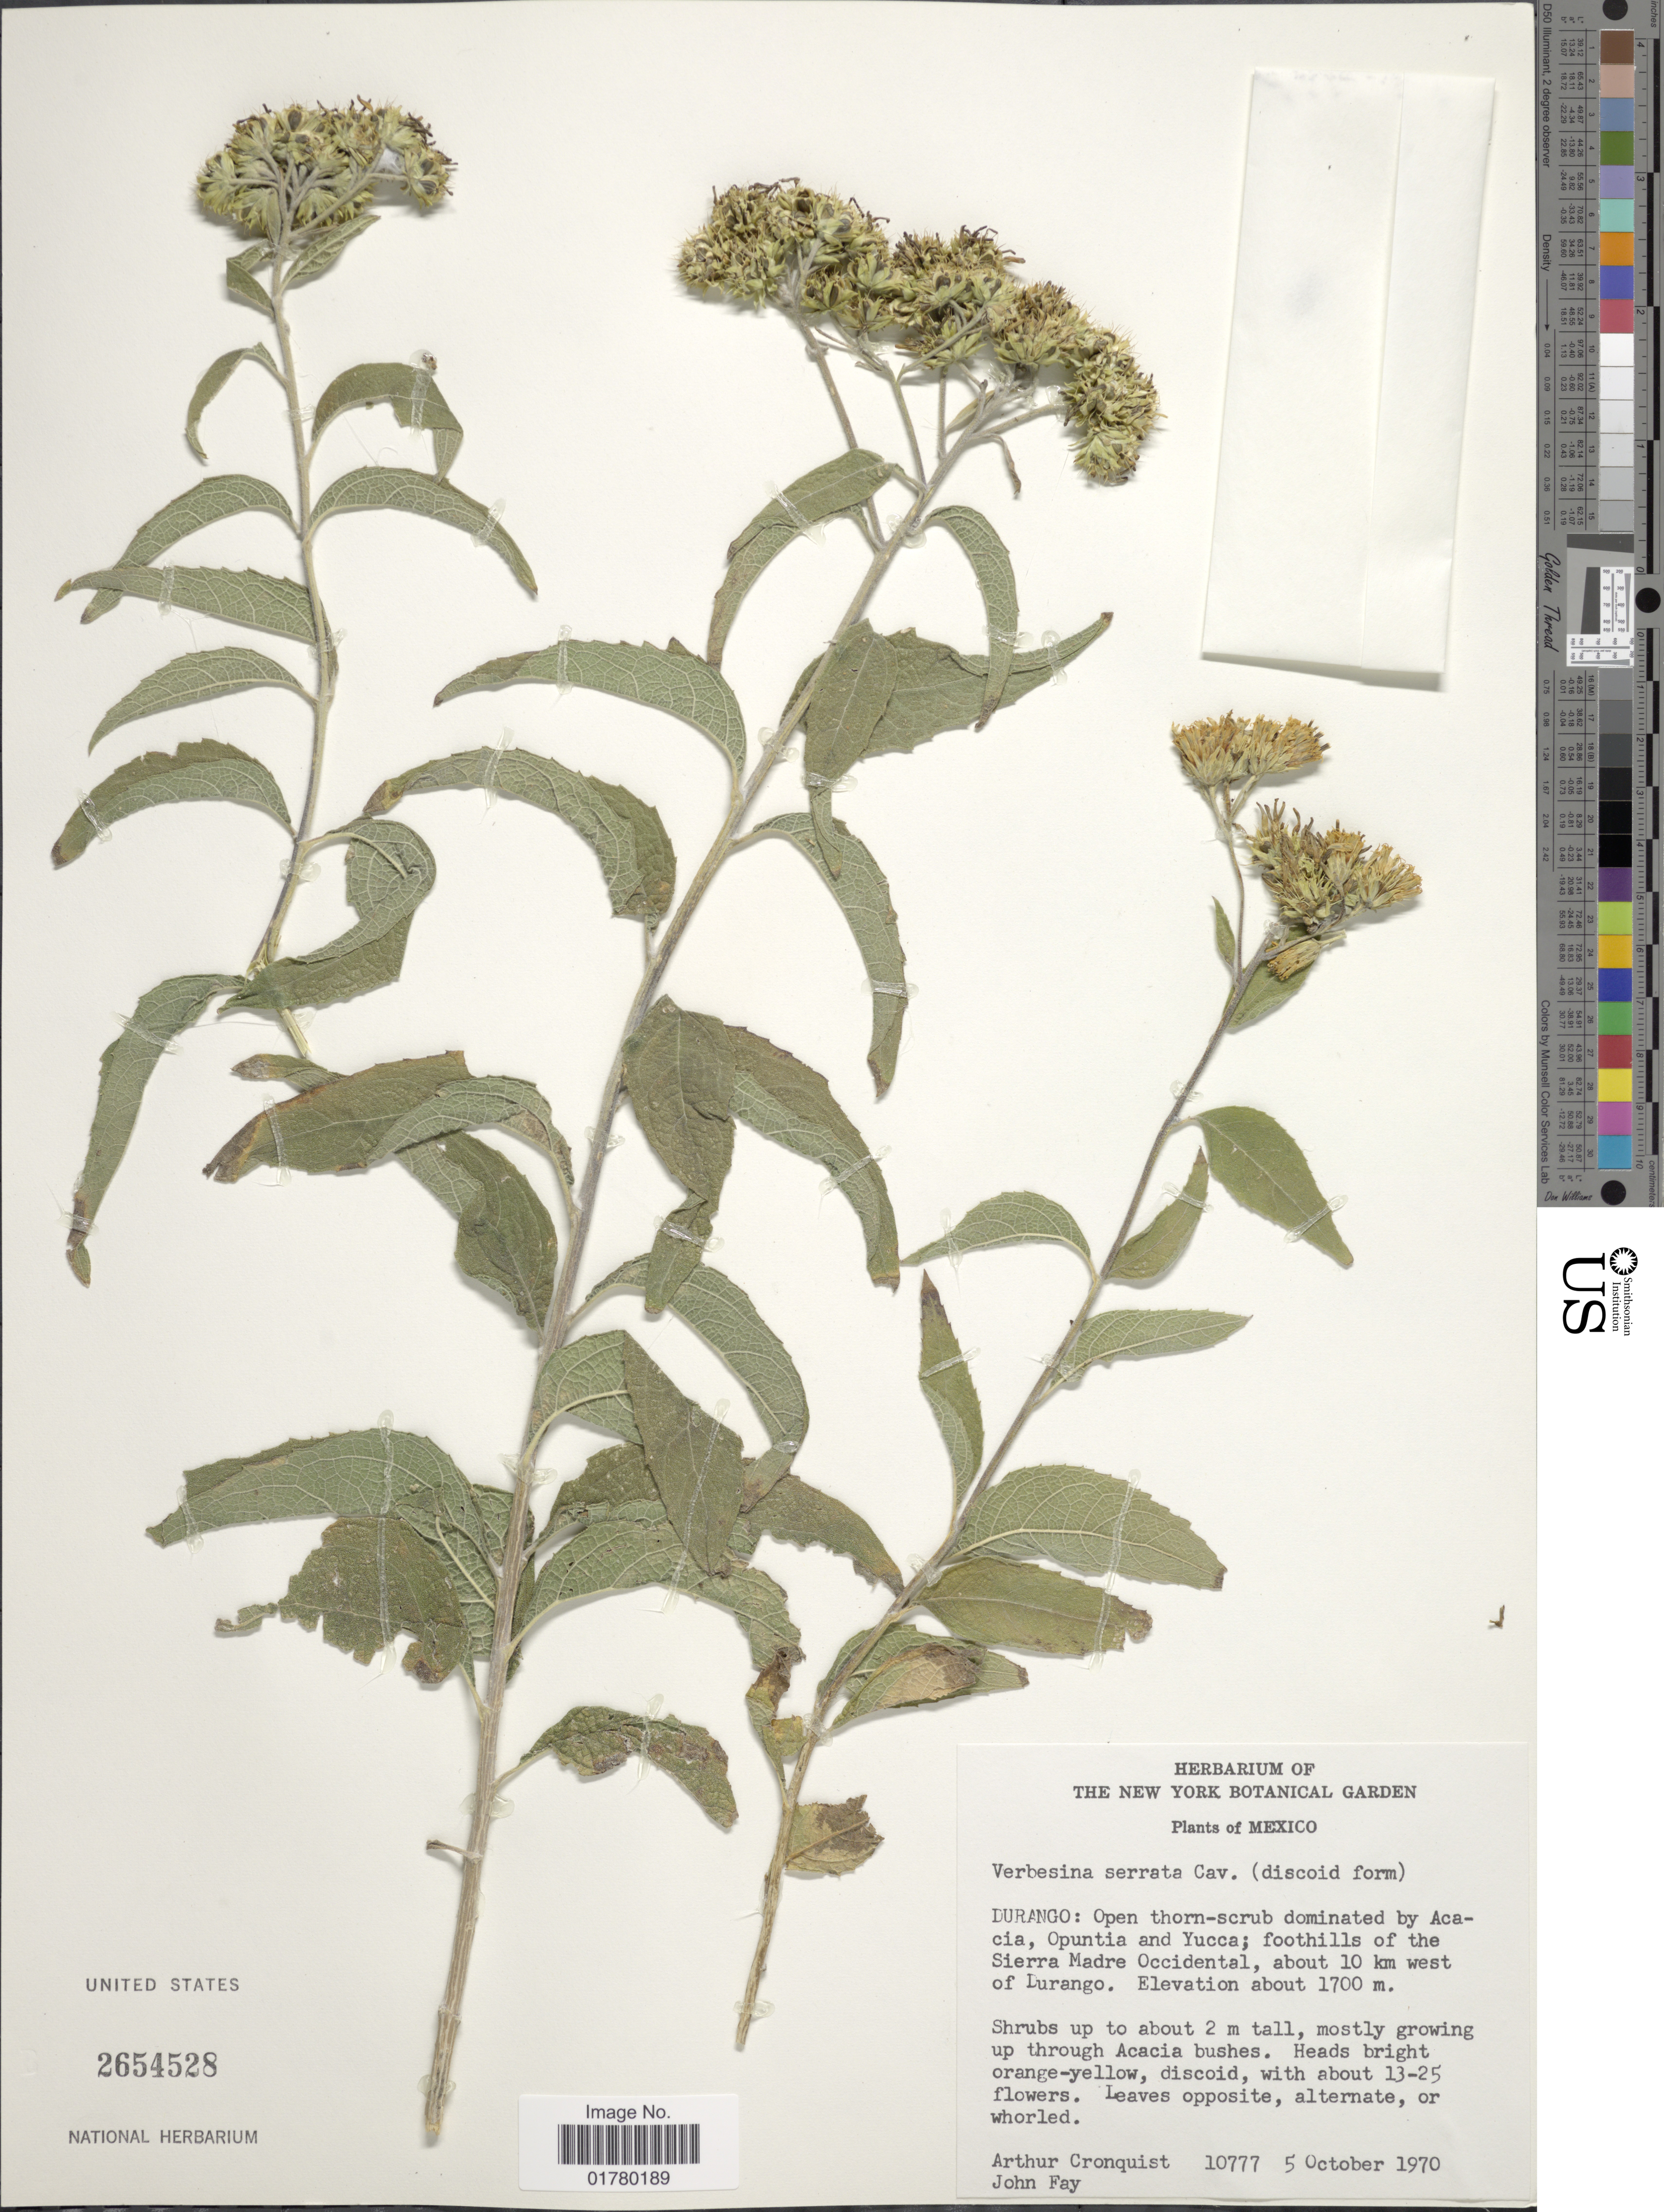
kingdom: Plantae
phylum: Tracheophyta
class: Magnoliopsida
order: Asterales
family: Asteraceae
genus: Verbesina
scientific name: Verbesina serrata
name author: Cav.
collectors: A. J. Cronquist & J. M. Fay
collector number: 10777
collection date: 1970-10-05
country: Mexico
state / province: Durango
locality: Foothills of the Sierra Madre Occidental, about 10 km west of Durango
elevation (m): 1700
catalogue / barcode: US 2654528